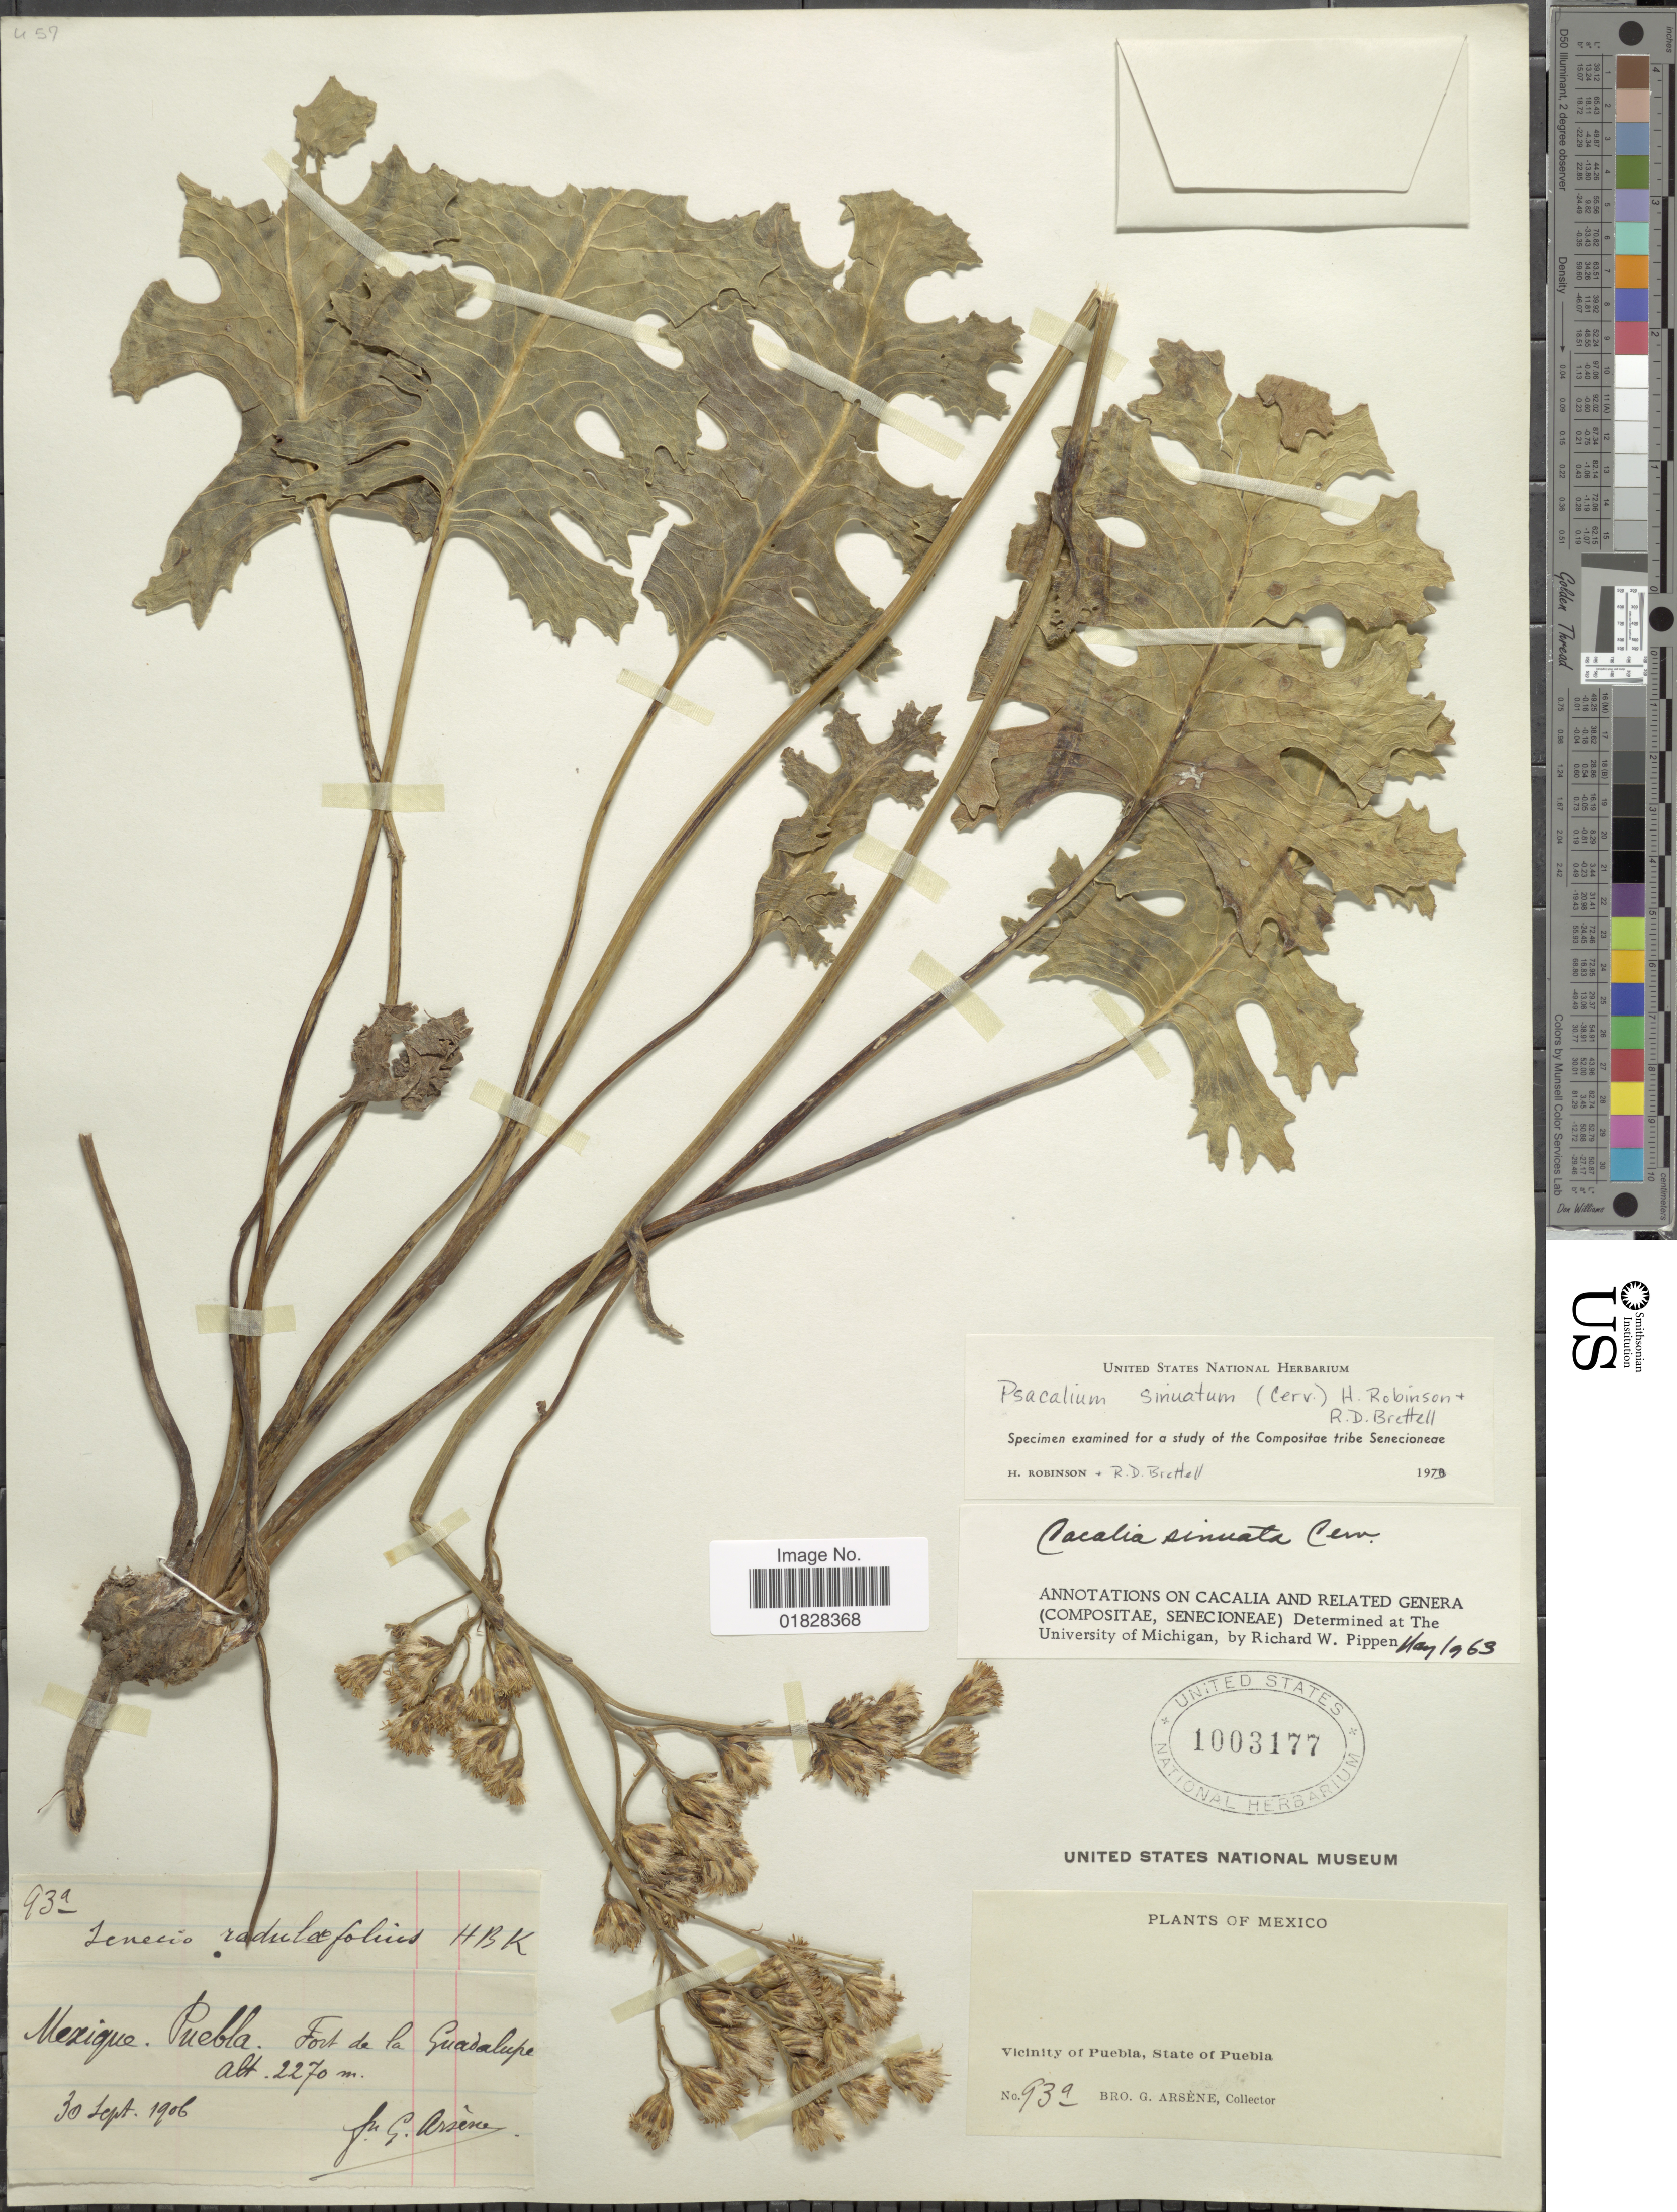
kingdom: Plantae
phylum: Tracheophyta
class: Magnoliopsida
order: Asterales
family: Asteraceae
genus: Psacalium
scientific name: Psacalium sinuatum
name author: (Cerv.) H. Rob. & Brettell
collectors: Bro. G. Arsène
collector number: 93a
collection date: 1906-09-30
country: Mexico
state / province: Puebla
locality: Mexique. Puebla. Fort de la Guadalupe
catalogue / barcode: US 1003177